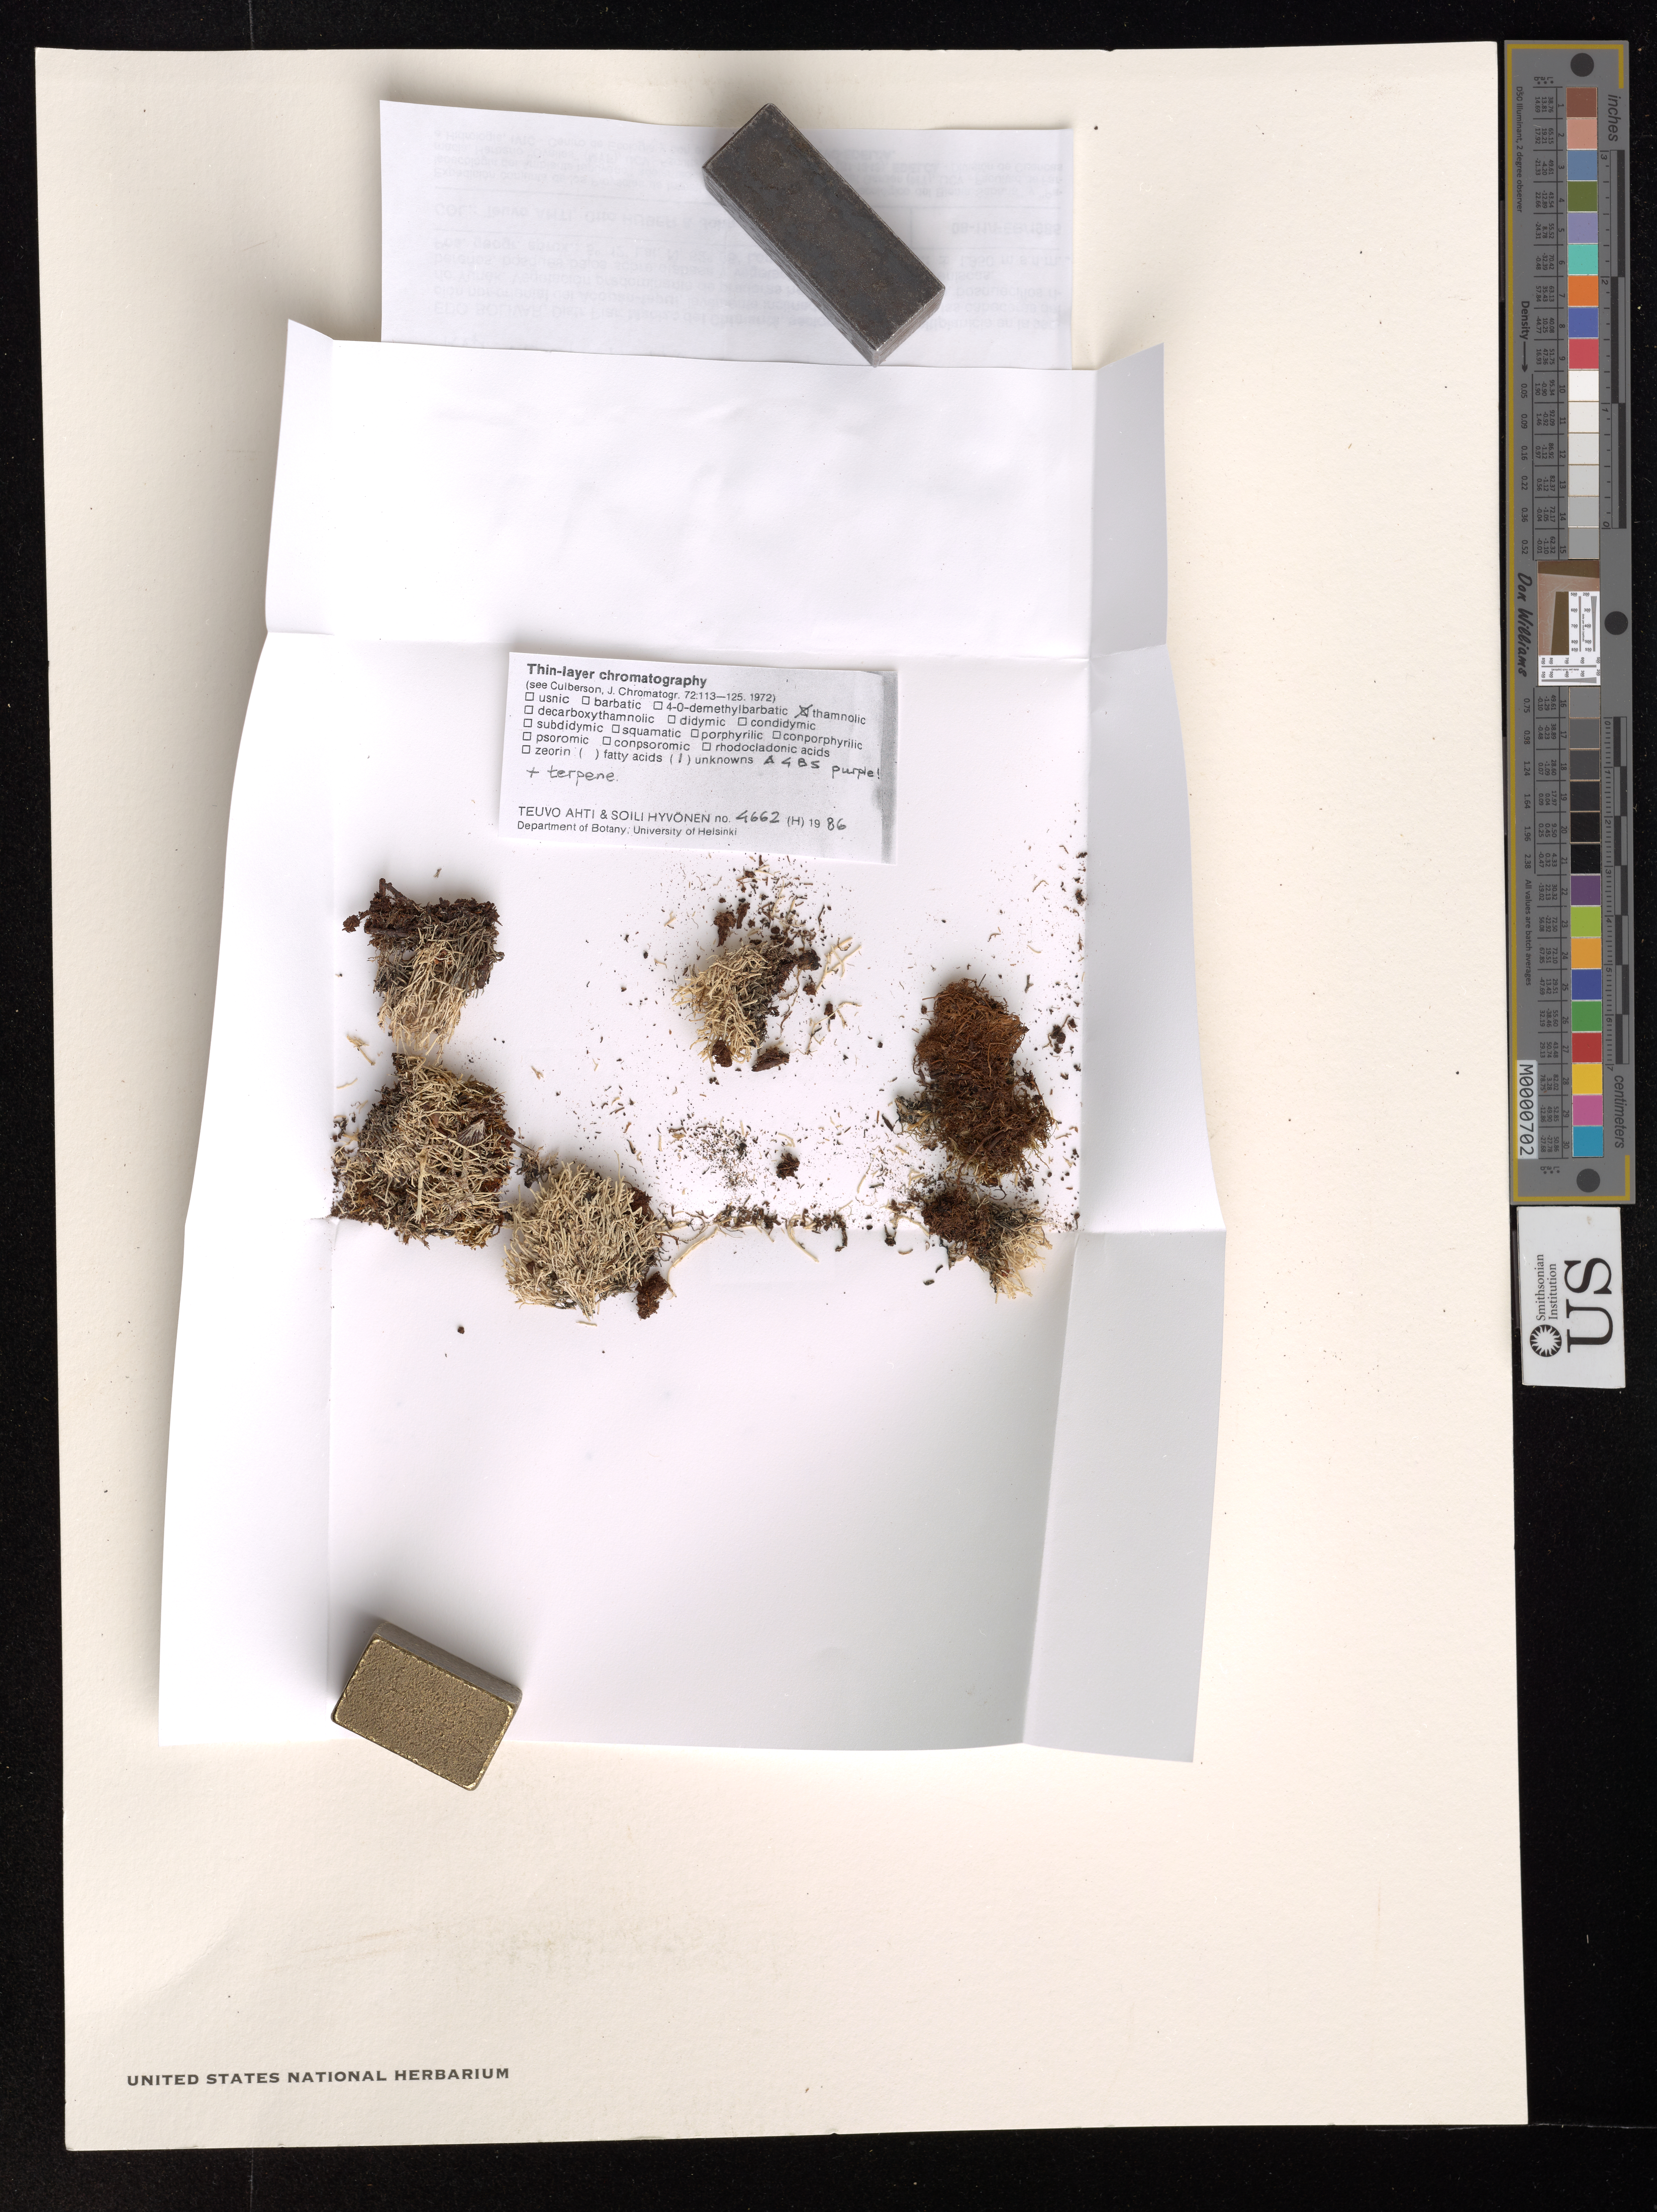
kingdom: Fungi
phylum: Ascomycota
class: Lecanoromycetes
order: Lecanorales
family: Cladoniaceae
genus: Cladonia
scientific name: Cladonia rugulosa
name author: Ahti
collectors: T. T. Ahti, O. Huber & J. J. Pipoly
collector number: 45163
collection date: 1985-02-08/1985-02-11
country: Venezuela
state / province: Bolivar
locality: Distr. Piar: Macizo del Chimantá, sector SE. Amplia altiplanicie en la sección nor-oriental del Acopán-tepui, levemente inclinada hacia el NE, en las cabeceras del rio Yunék.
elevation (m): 1950